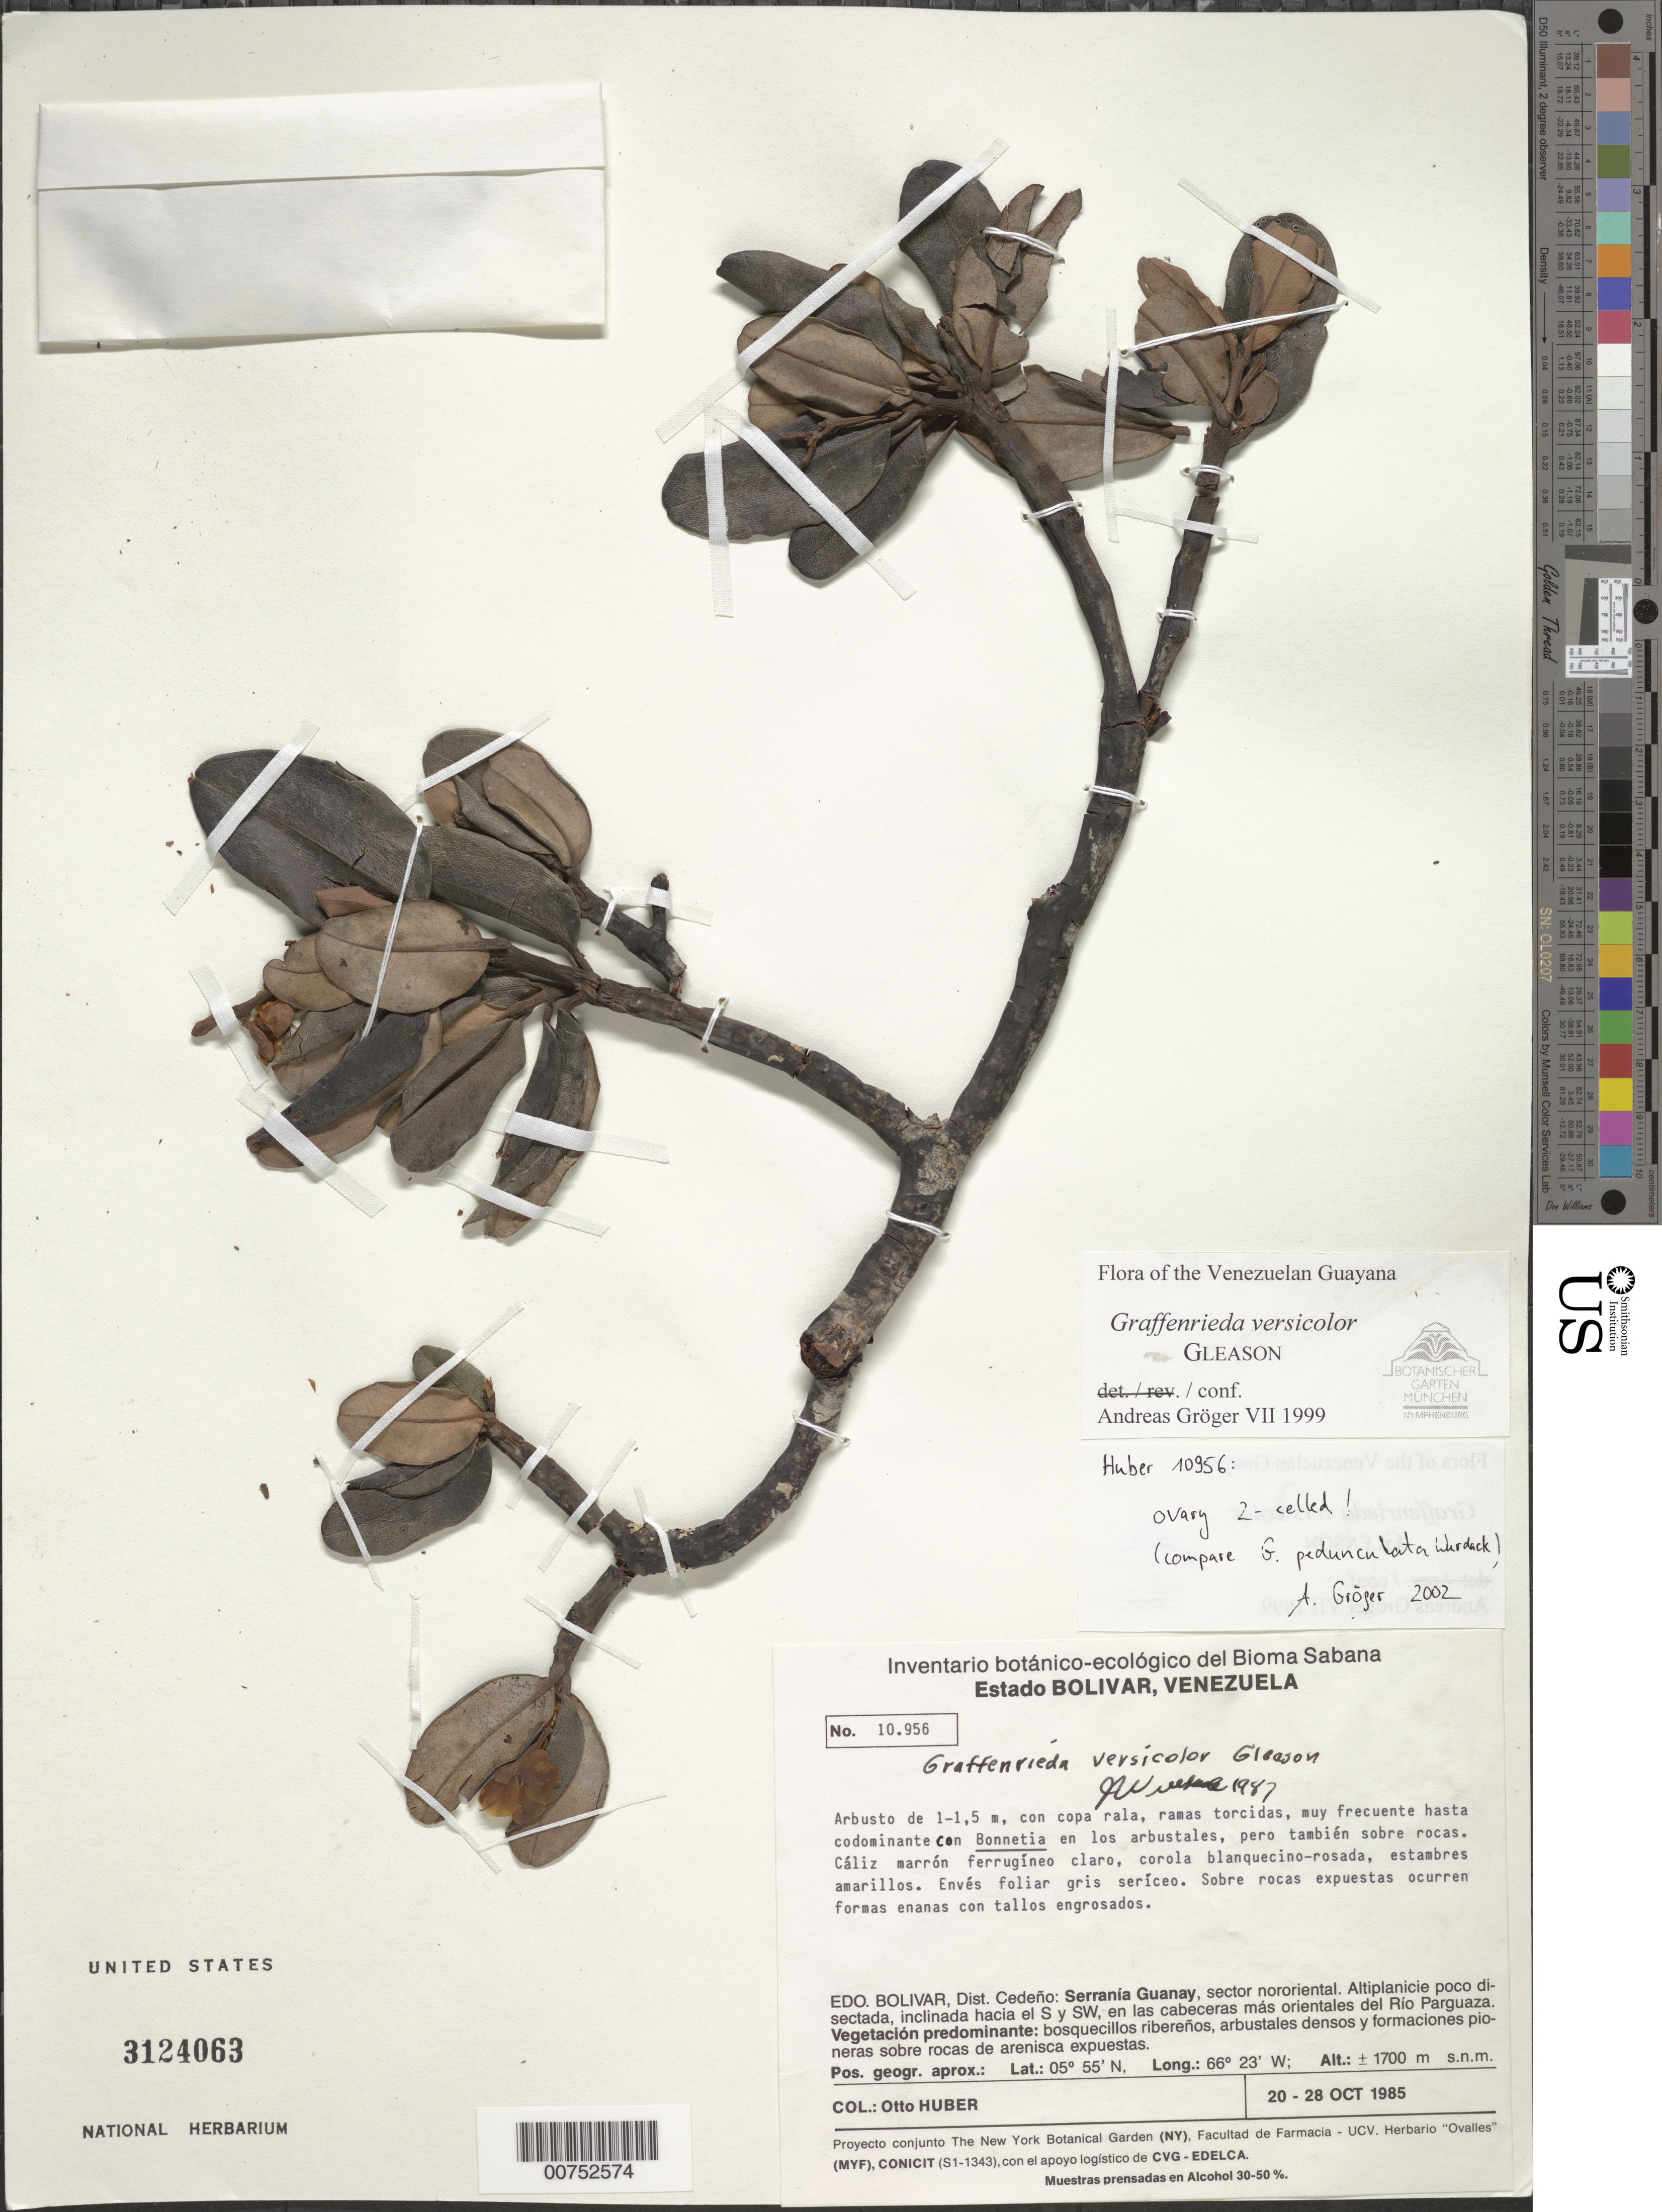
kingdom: Plantae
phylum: Tracheophyta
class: Magnoliopsida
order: Myrtales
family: Melastomataceae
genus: Graffenrieda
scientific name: Graffenrieda versicolor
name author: Gleason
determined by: Gröger, A.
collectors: O. Huber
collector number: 10956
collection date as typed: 20-Oct-85 to 28-Oct-85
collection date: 1985-10-20/1985-10-28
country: Venezuela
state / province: Bolívar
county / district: Cedeño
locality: Dtto. Cedeño, Serrania Guanay, orientales del Río Parguaza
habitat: Codominante con Bonnetia en los arbustales, pero tambien sobre rocas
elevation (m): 1700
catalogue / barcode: US 3124063